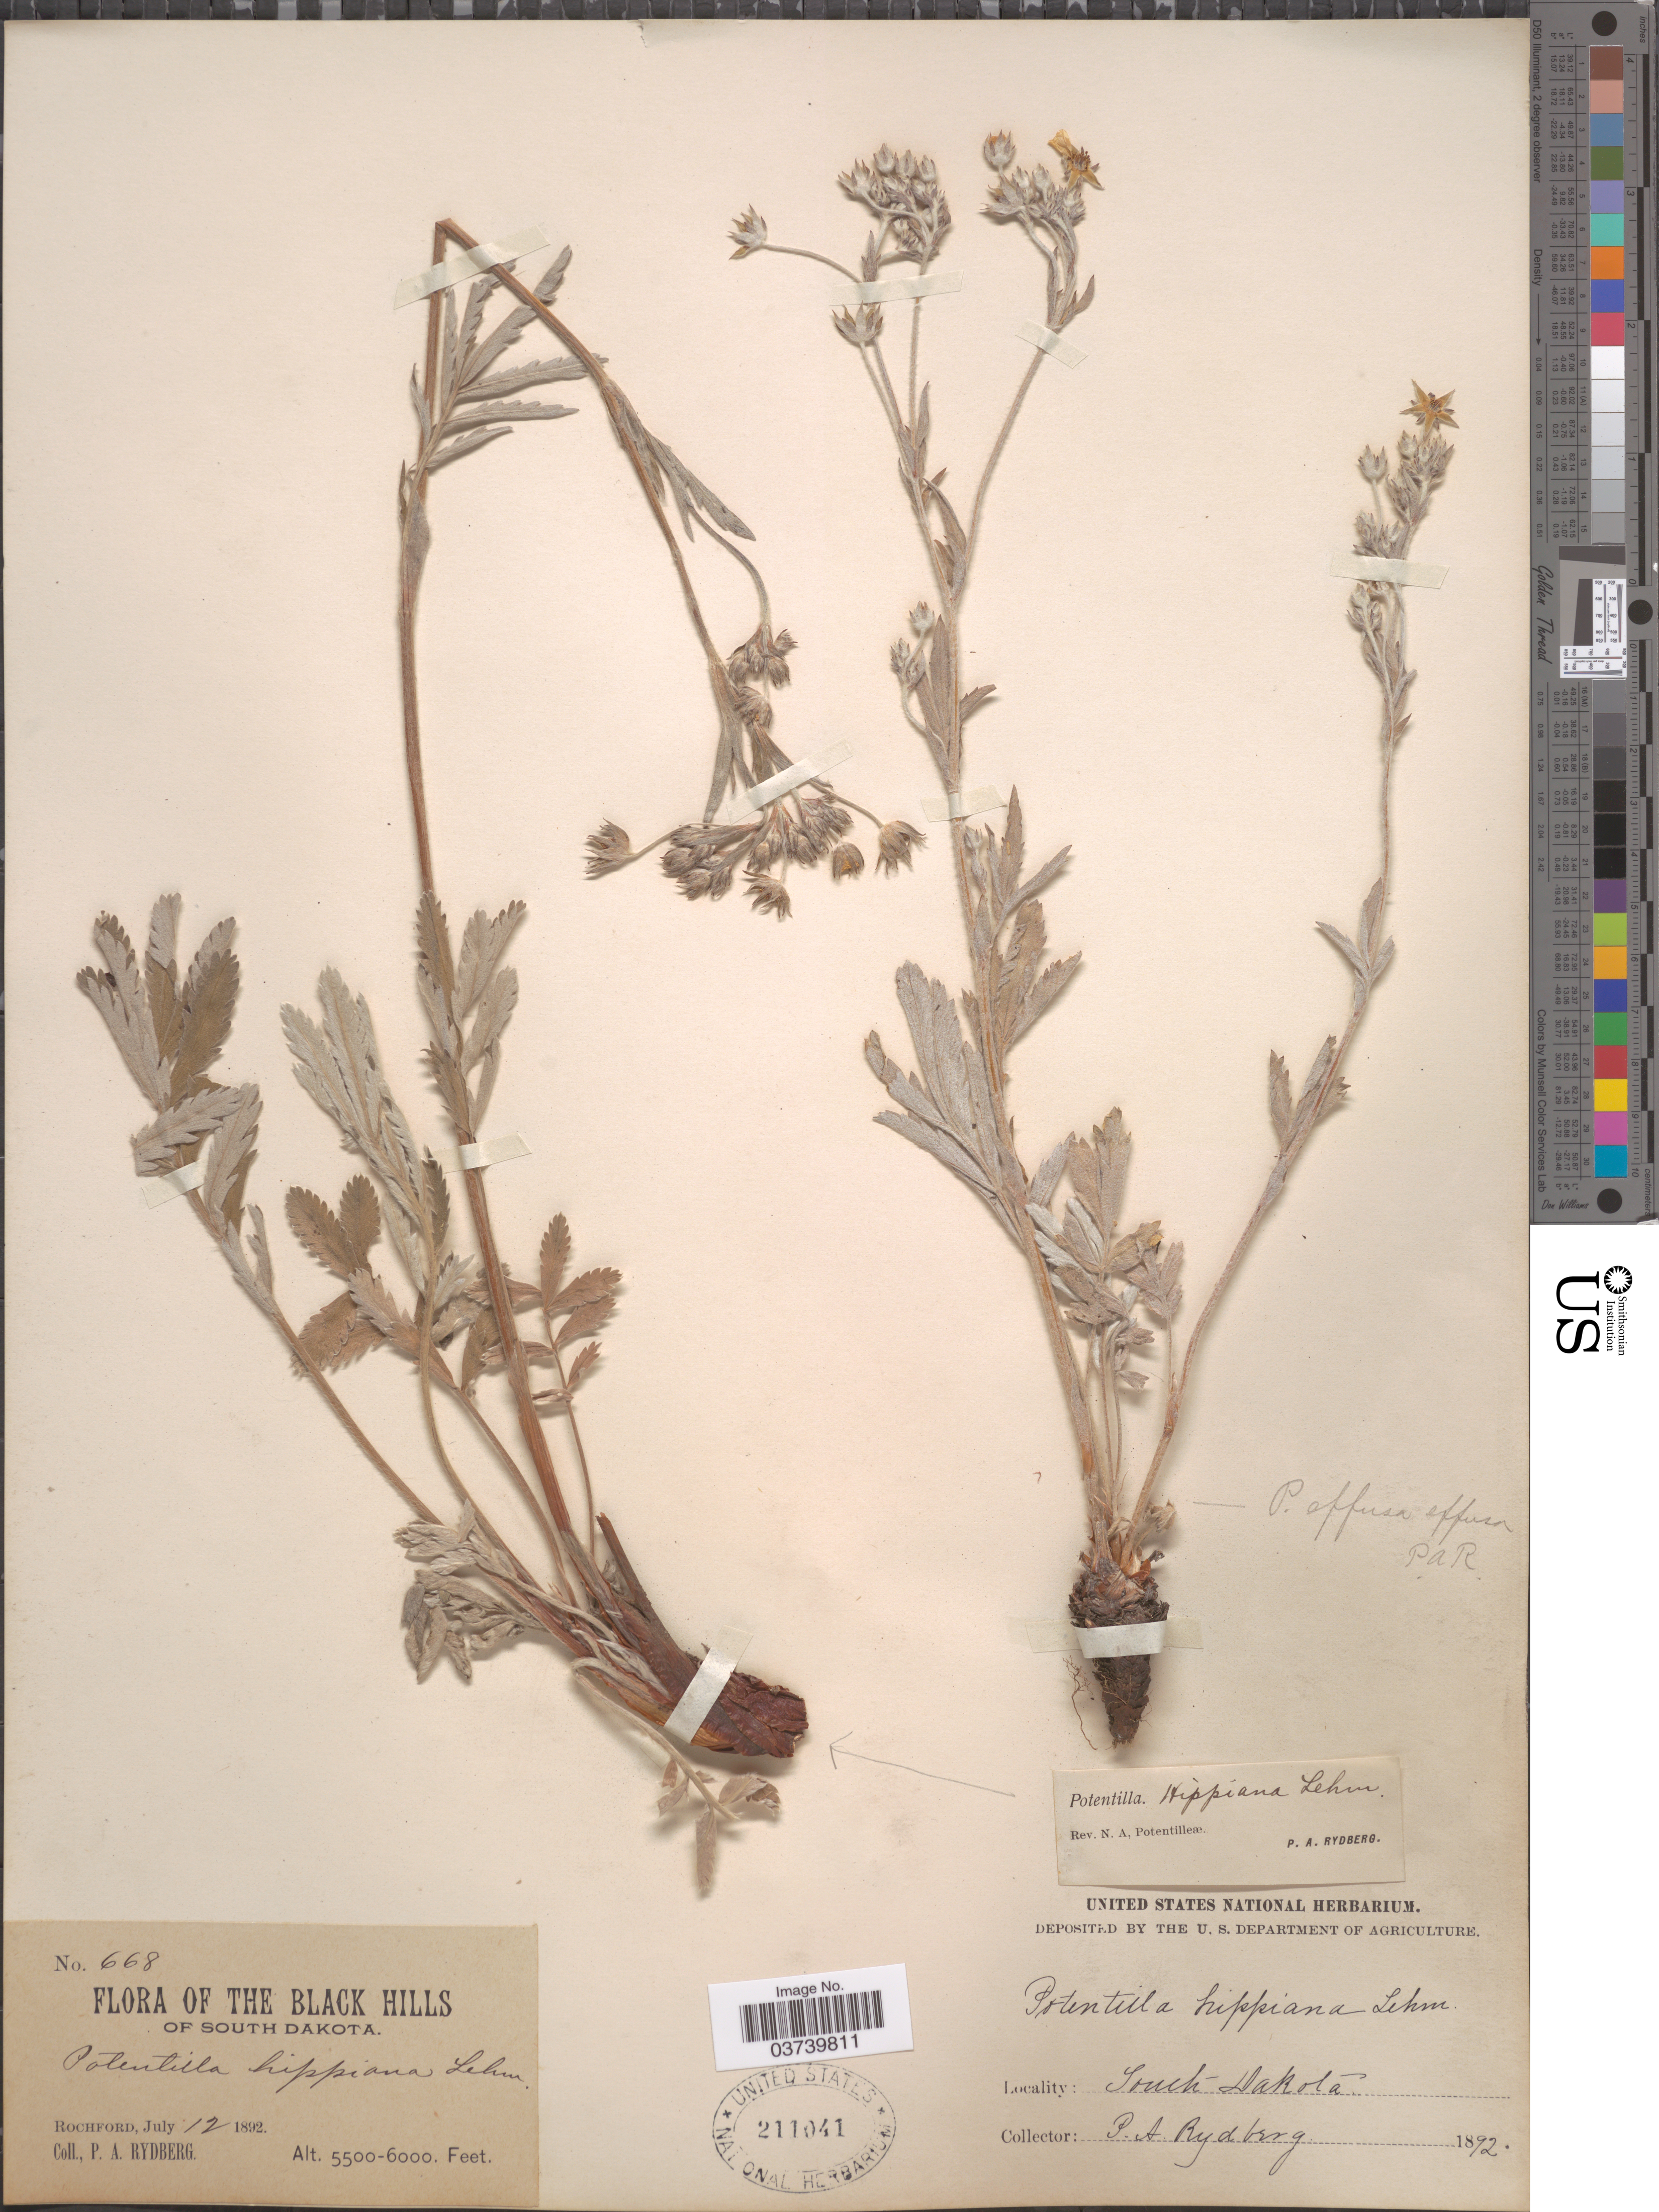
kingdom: Plantae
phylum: Tracheophyta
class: Magnoliopsida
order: Rosales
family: Rosaceae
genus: Potentilla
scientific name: Potentilla hippiana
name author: Lehm.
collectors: P. A. Rydberg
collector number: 668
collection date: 1892-07-12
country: United States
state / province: South Dakota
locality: The Black Hills of South Dakota. Rochford.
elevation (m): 1676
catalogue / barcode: US 211041